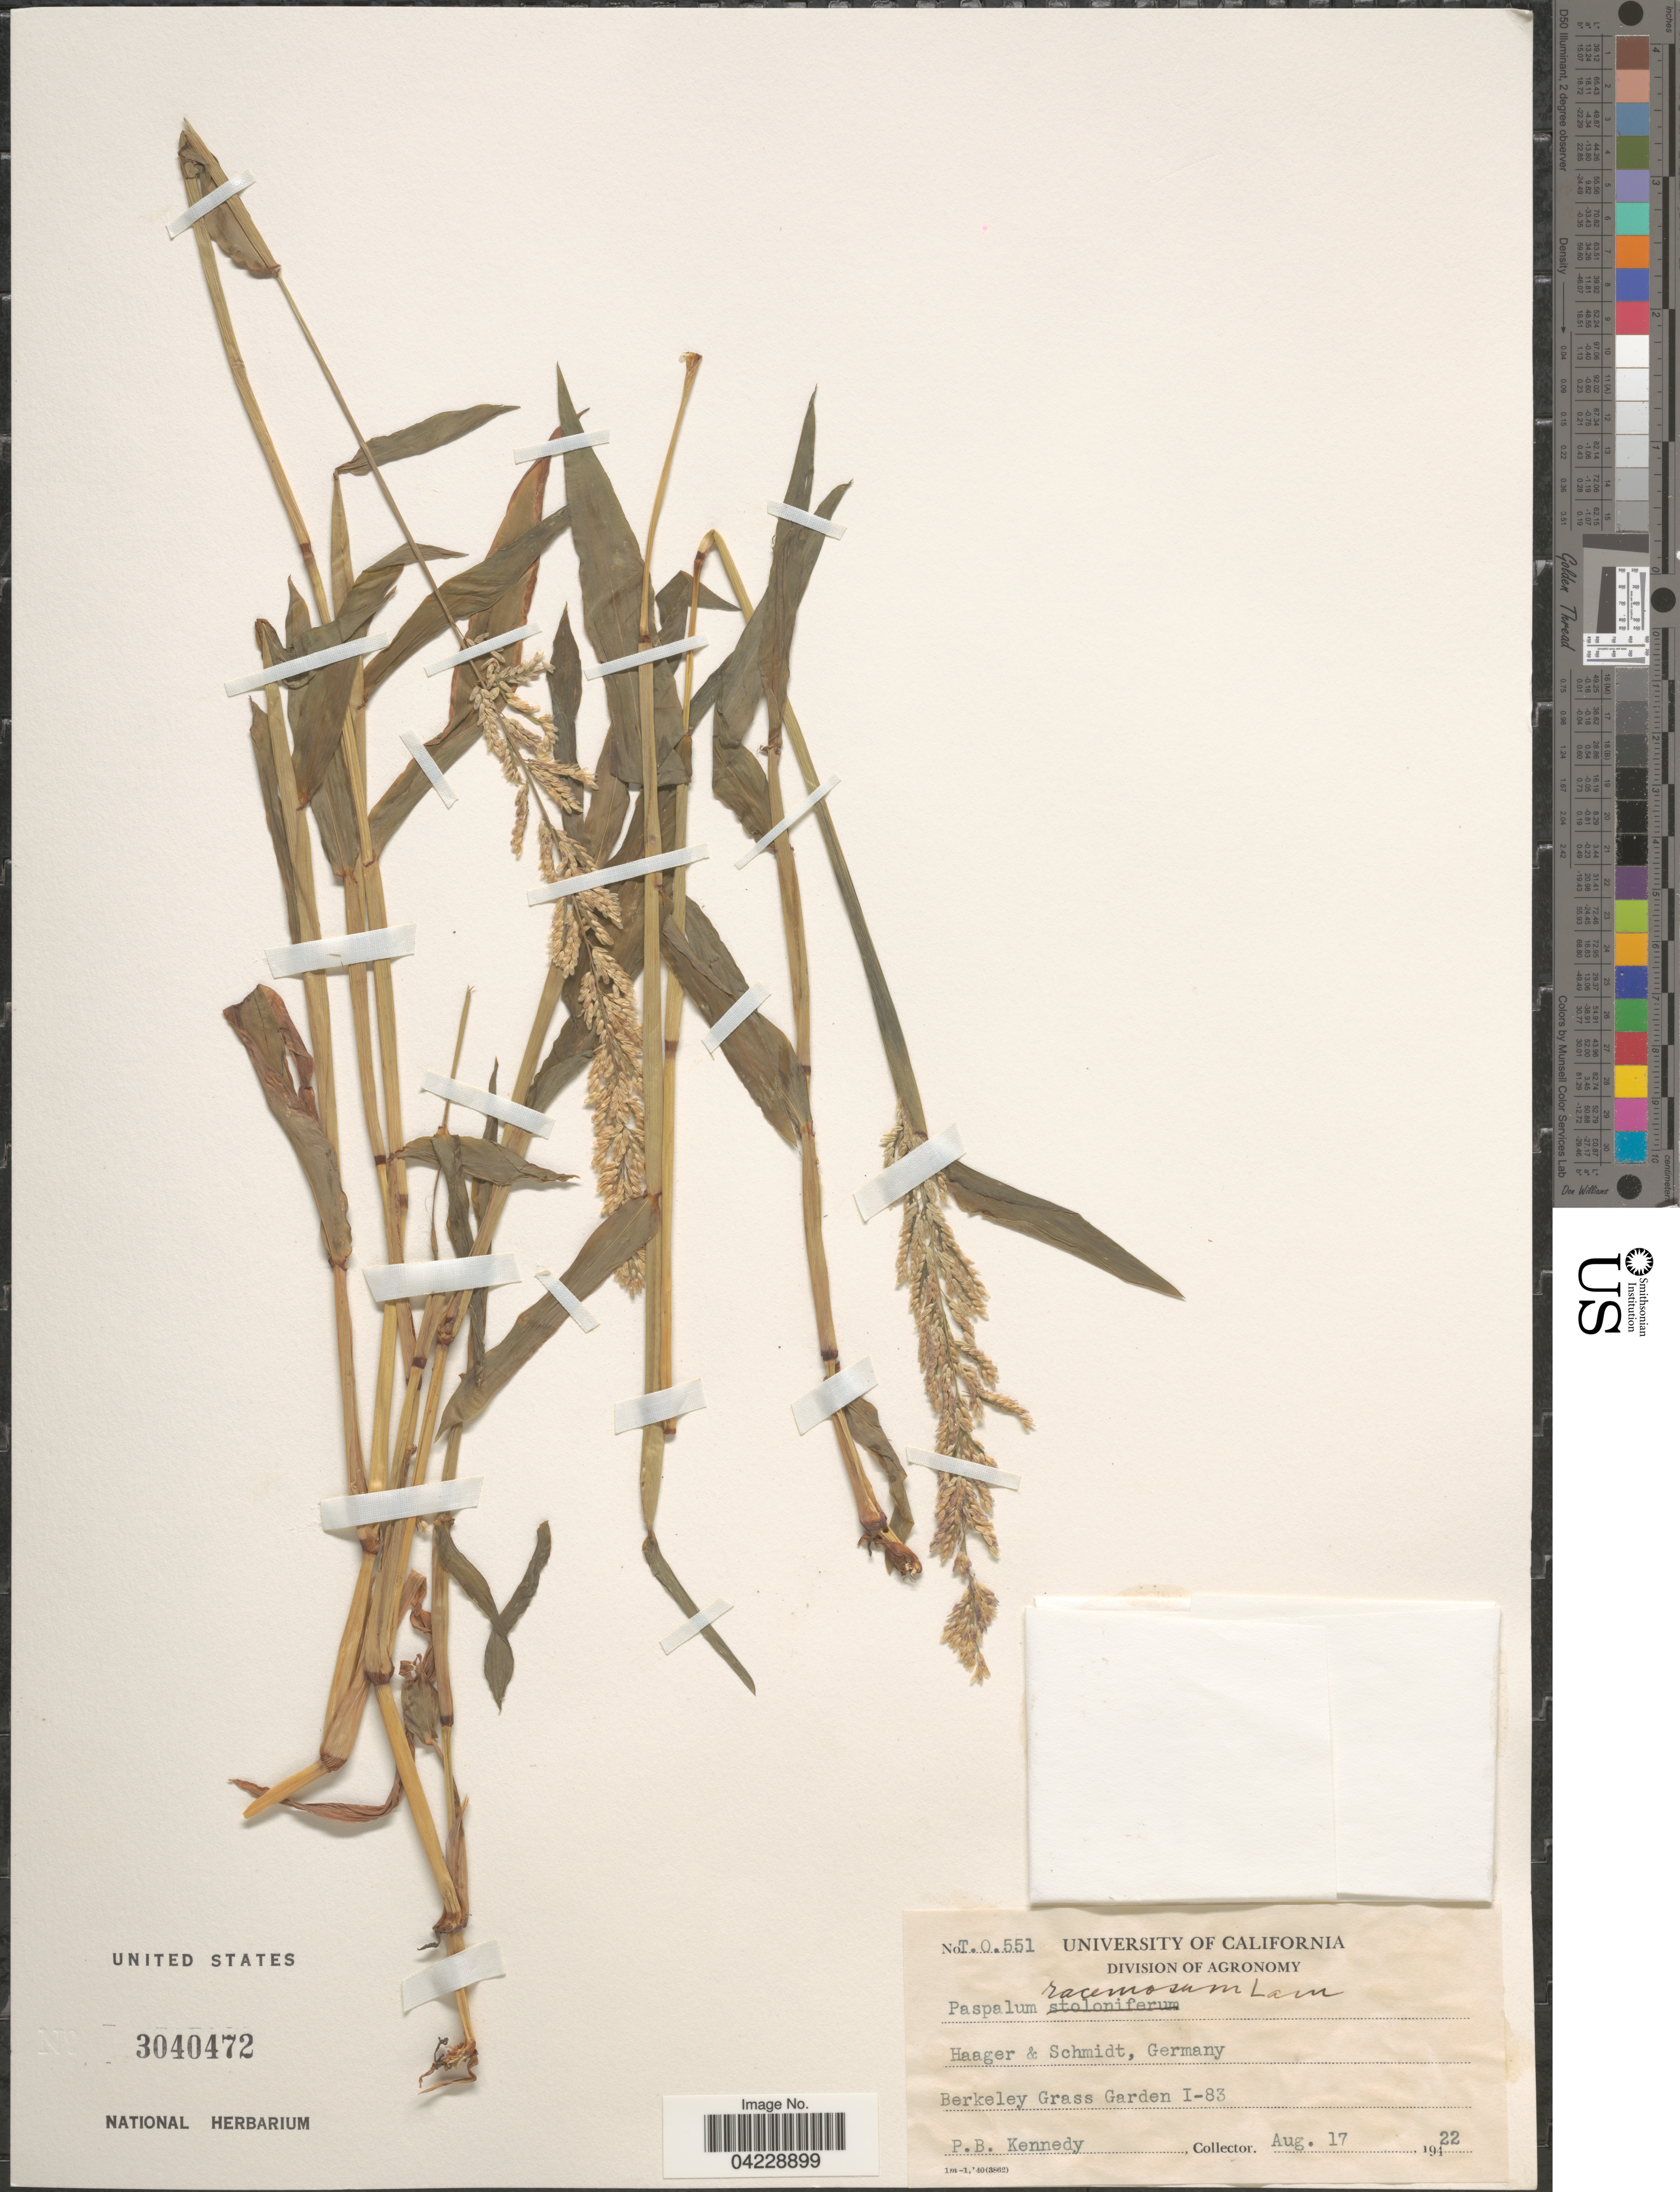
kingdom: Plantae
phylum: Tracheophyta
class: Liliopsida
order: Poales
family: Poaceae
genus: Paspalum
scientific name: Paspalum racemosum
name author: Lam.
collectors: P. B. Kennedy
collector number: TO551*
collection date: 1922-08-17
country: United States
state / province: California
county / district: Alameda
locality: Berkeley Grass Garden I-83.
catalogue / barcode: US 3040472